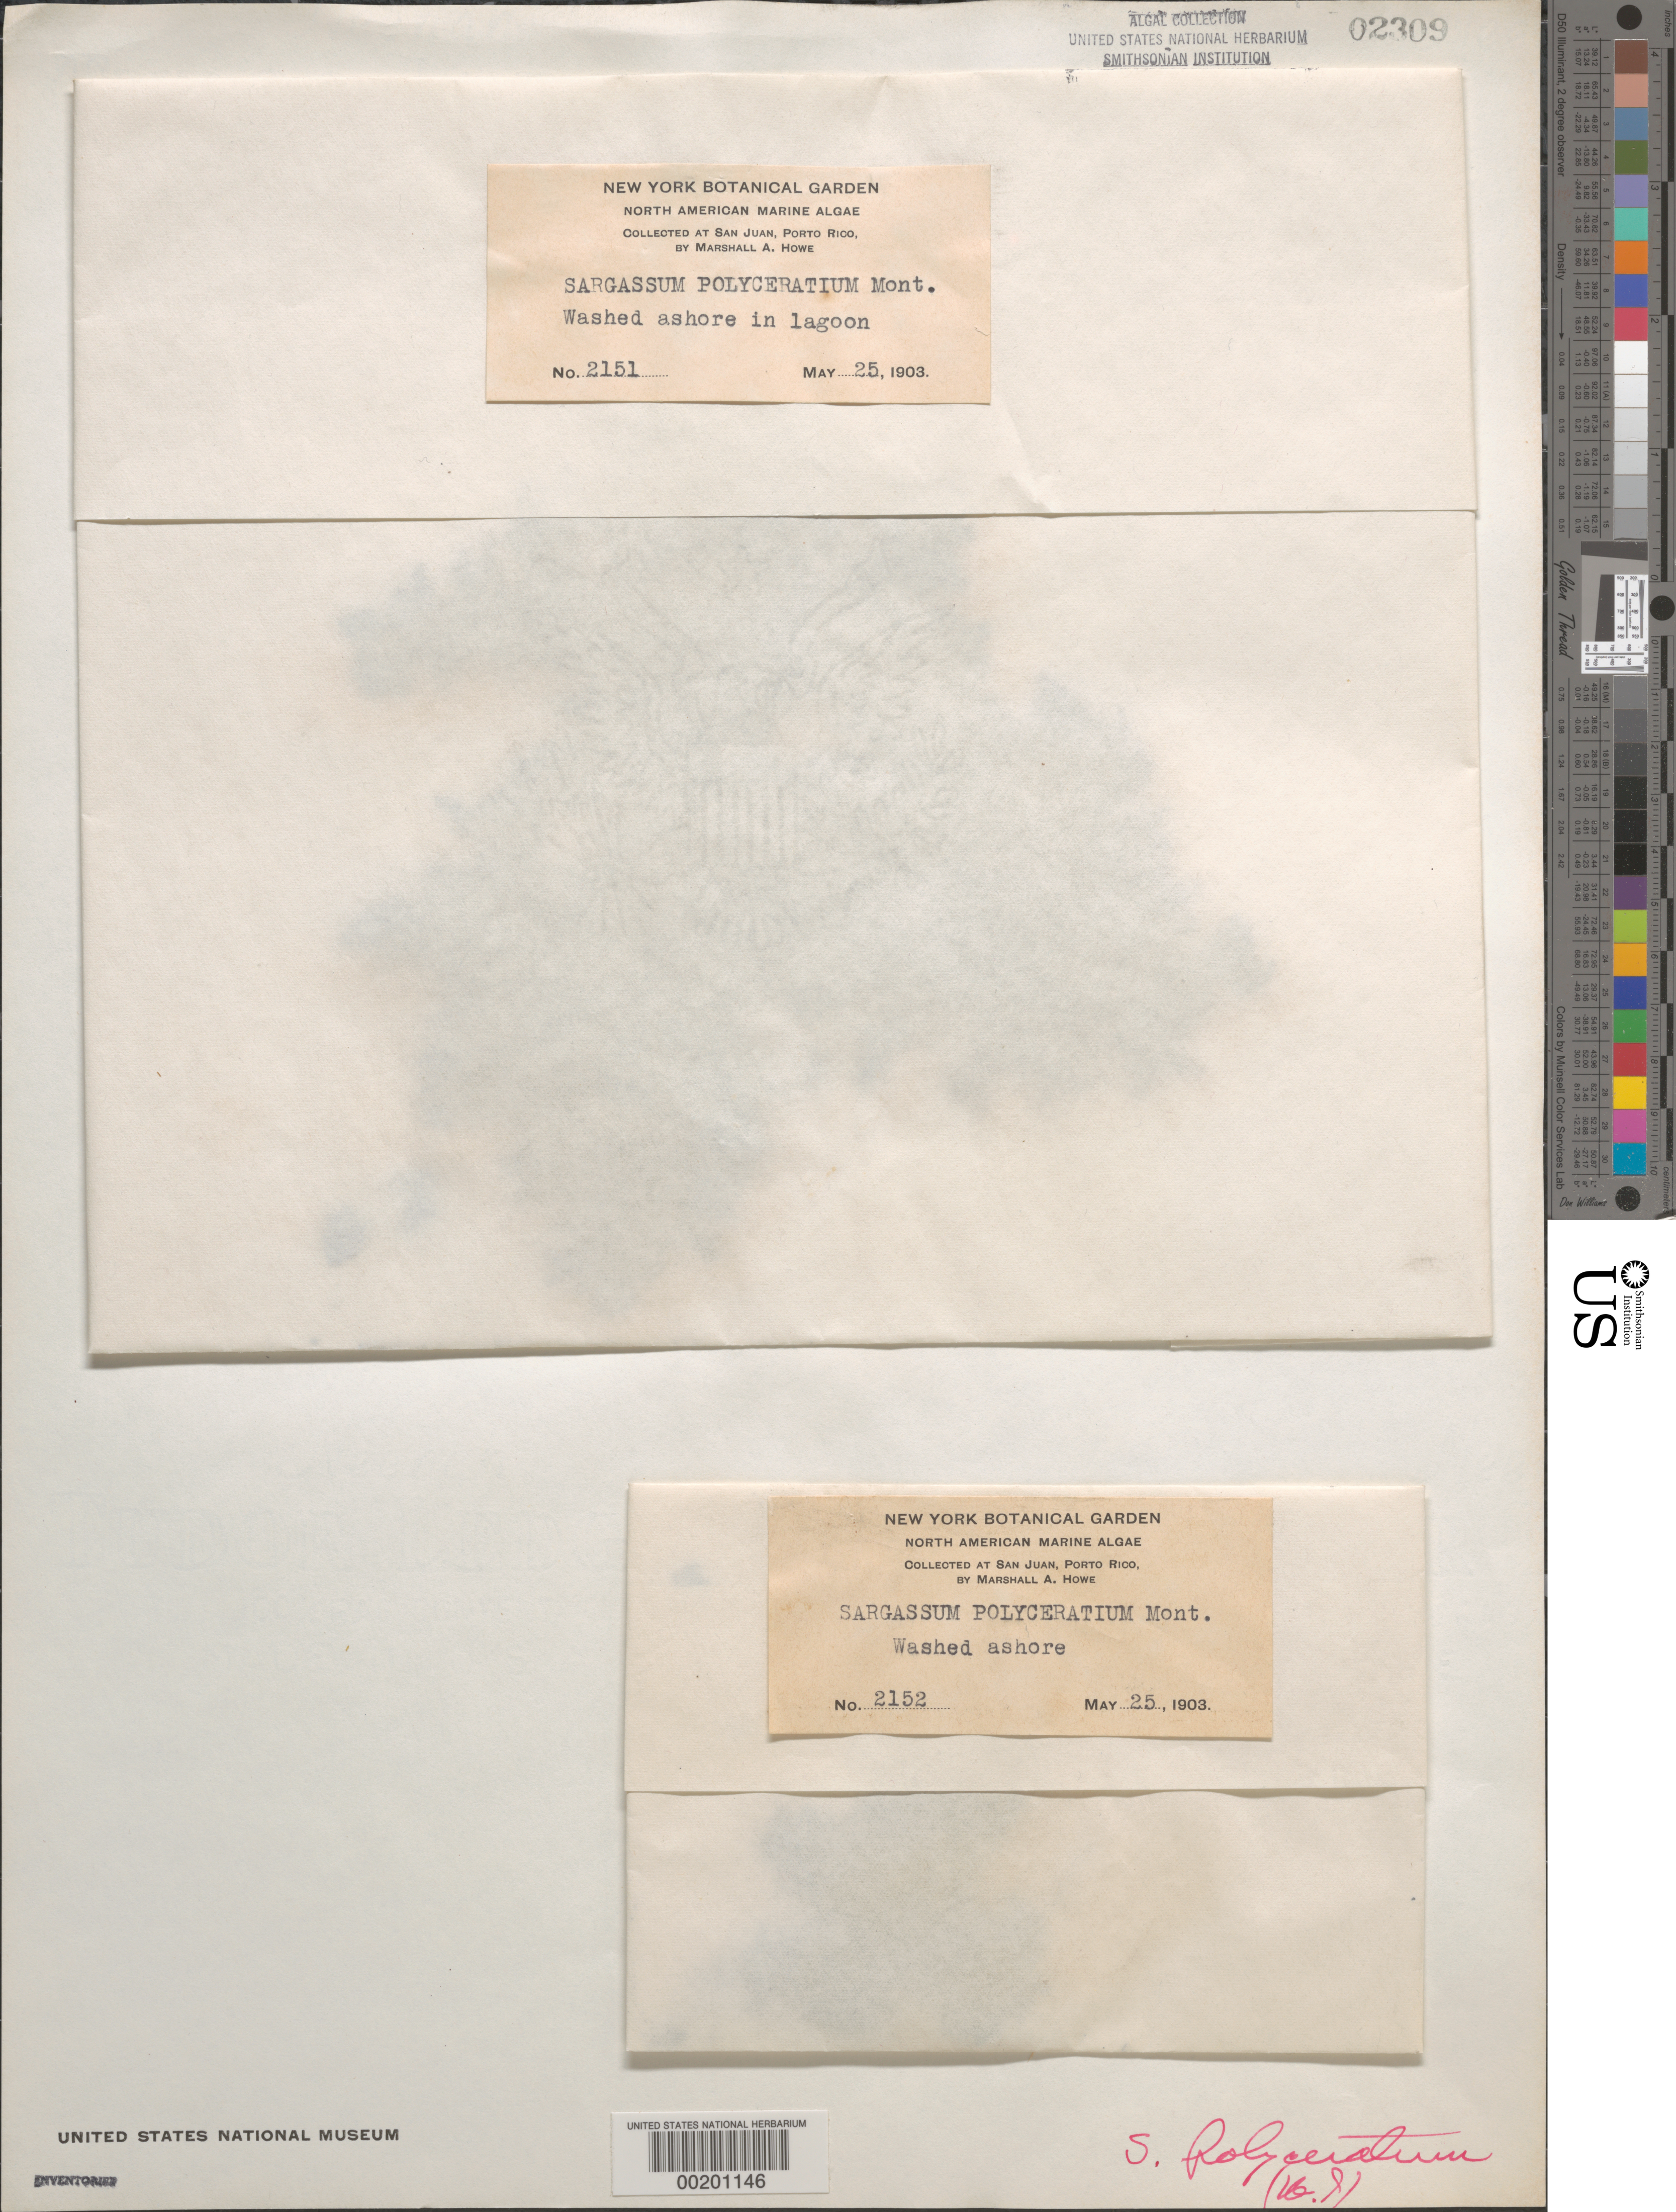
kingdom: Chromista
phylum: Ochrophyta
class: Phaeophyceae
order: Fucales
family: Sargassaceae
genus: Sargassum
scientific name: Sargassum polyceratium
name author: Mont.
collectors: M. A. Howe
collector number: MAH 2151 & MAH 2152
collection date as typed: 25 May 1903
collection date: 1903-05-25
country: Puerto Rico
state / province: San Juan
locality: San Juan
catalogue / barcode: US 2309